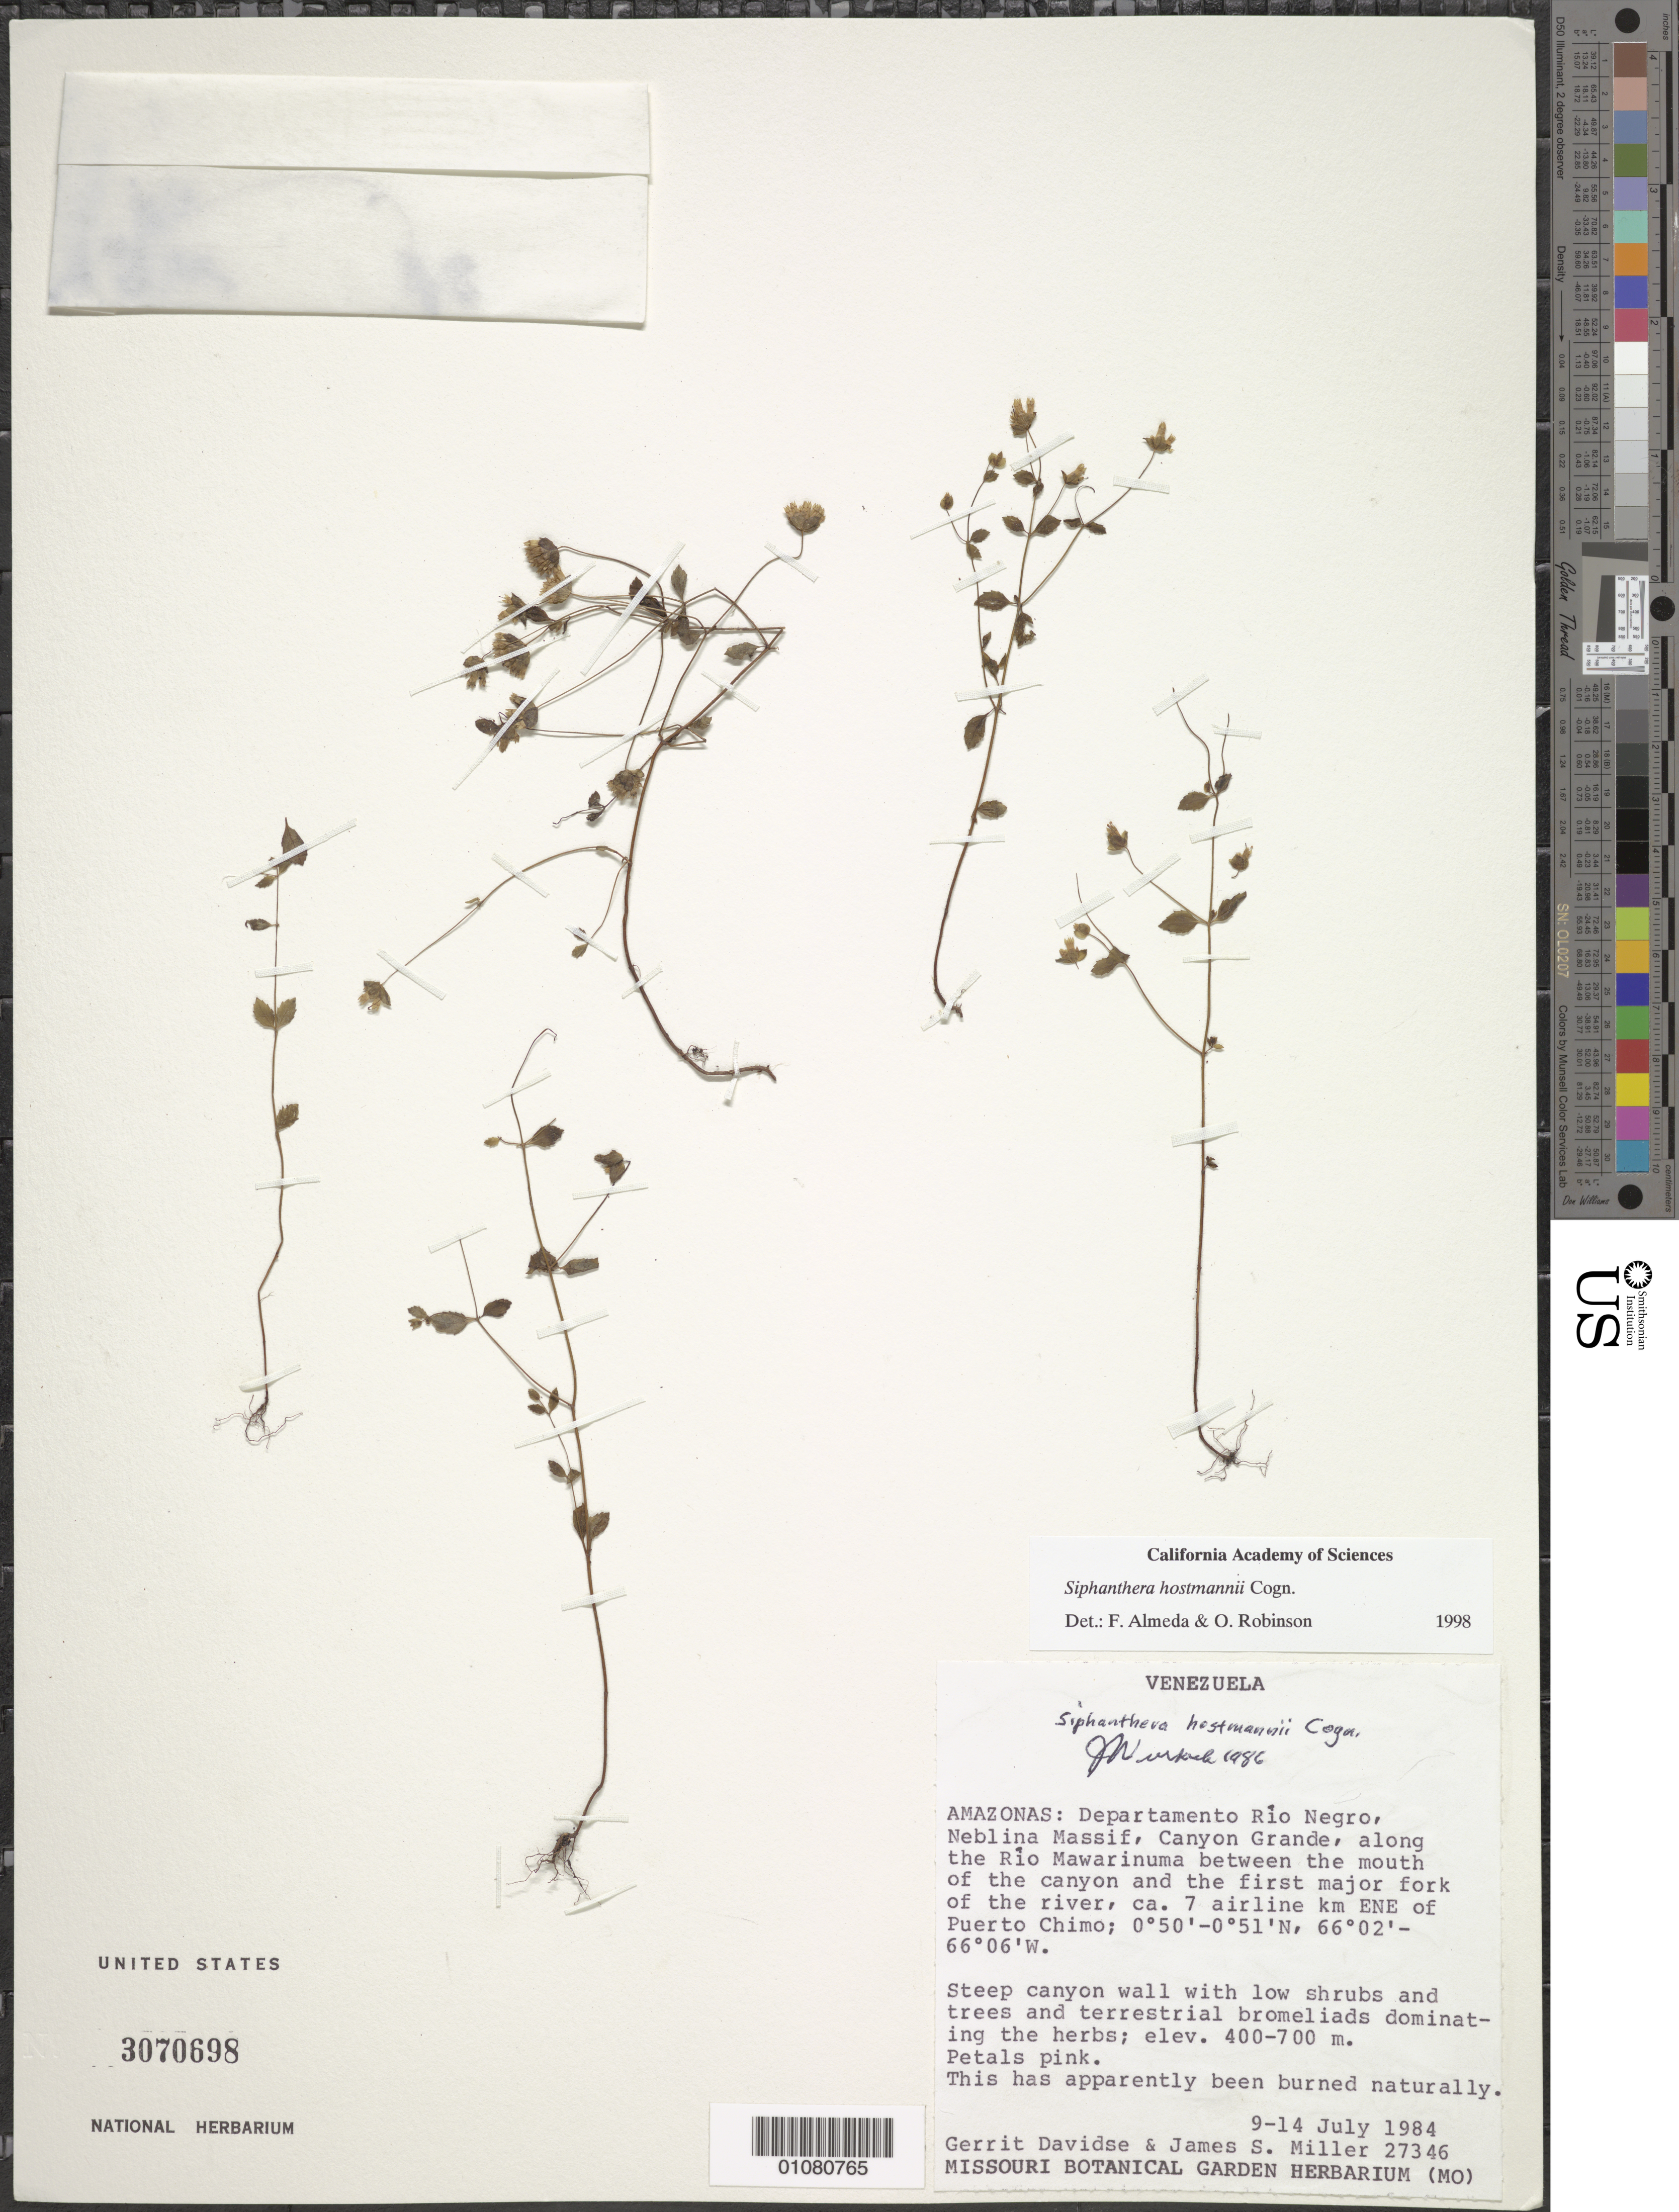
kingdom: Plantae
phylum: Tracheophyta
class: Magnoliopsida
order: Myrtales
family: Melastomataceae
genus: Siphanthera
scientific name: Siphanthera hostmannii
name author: Cogn.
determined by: Almeda, F.; Robinson, O.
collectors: G. Davidse & J. S. Miller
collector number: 27346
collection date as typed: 9-Jul-84 to 14-Jul-84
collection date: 1984-07-09/1984-07-14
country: Venezuela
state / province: Amazonas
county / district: Río Negro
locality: Neblina Massif, Canyon Grande, along Río Mawarinuma between the mouth of the canyon and the first major fork of the river, 7 airline km E-NE of Puerto Chimo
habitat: Steep canyon wall with low shrubs and trees and terrestrial bromeliads dominating the herbs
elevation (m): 400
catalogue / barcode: US 3070698